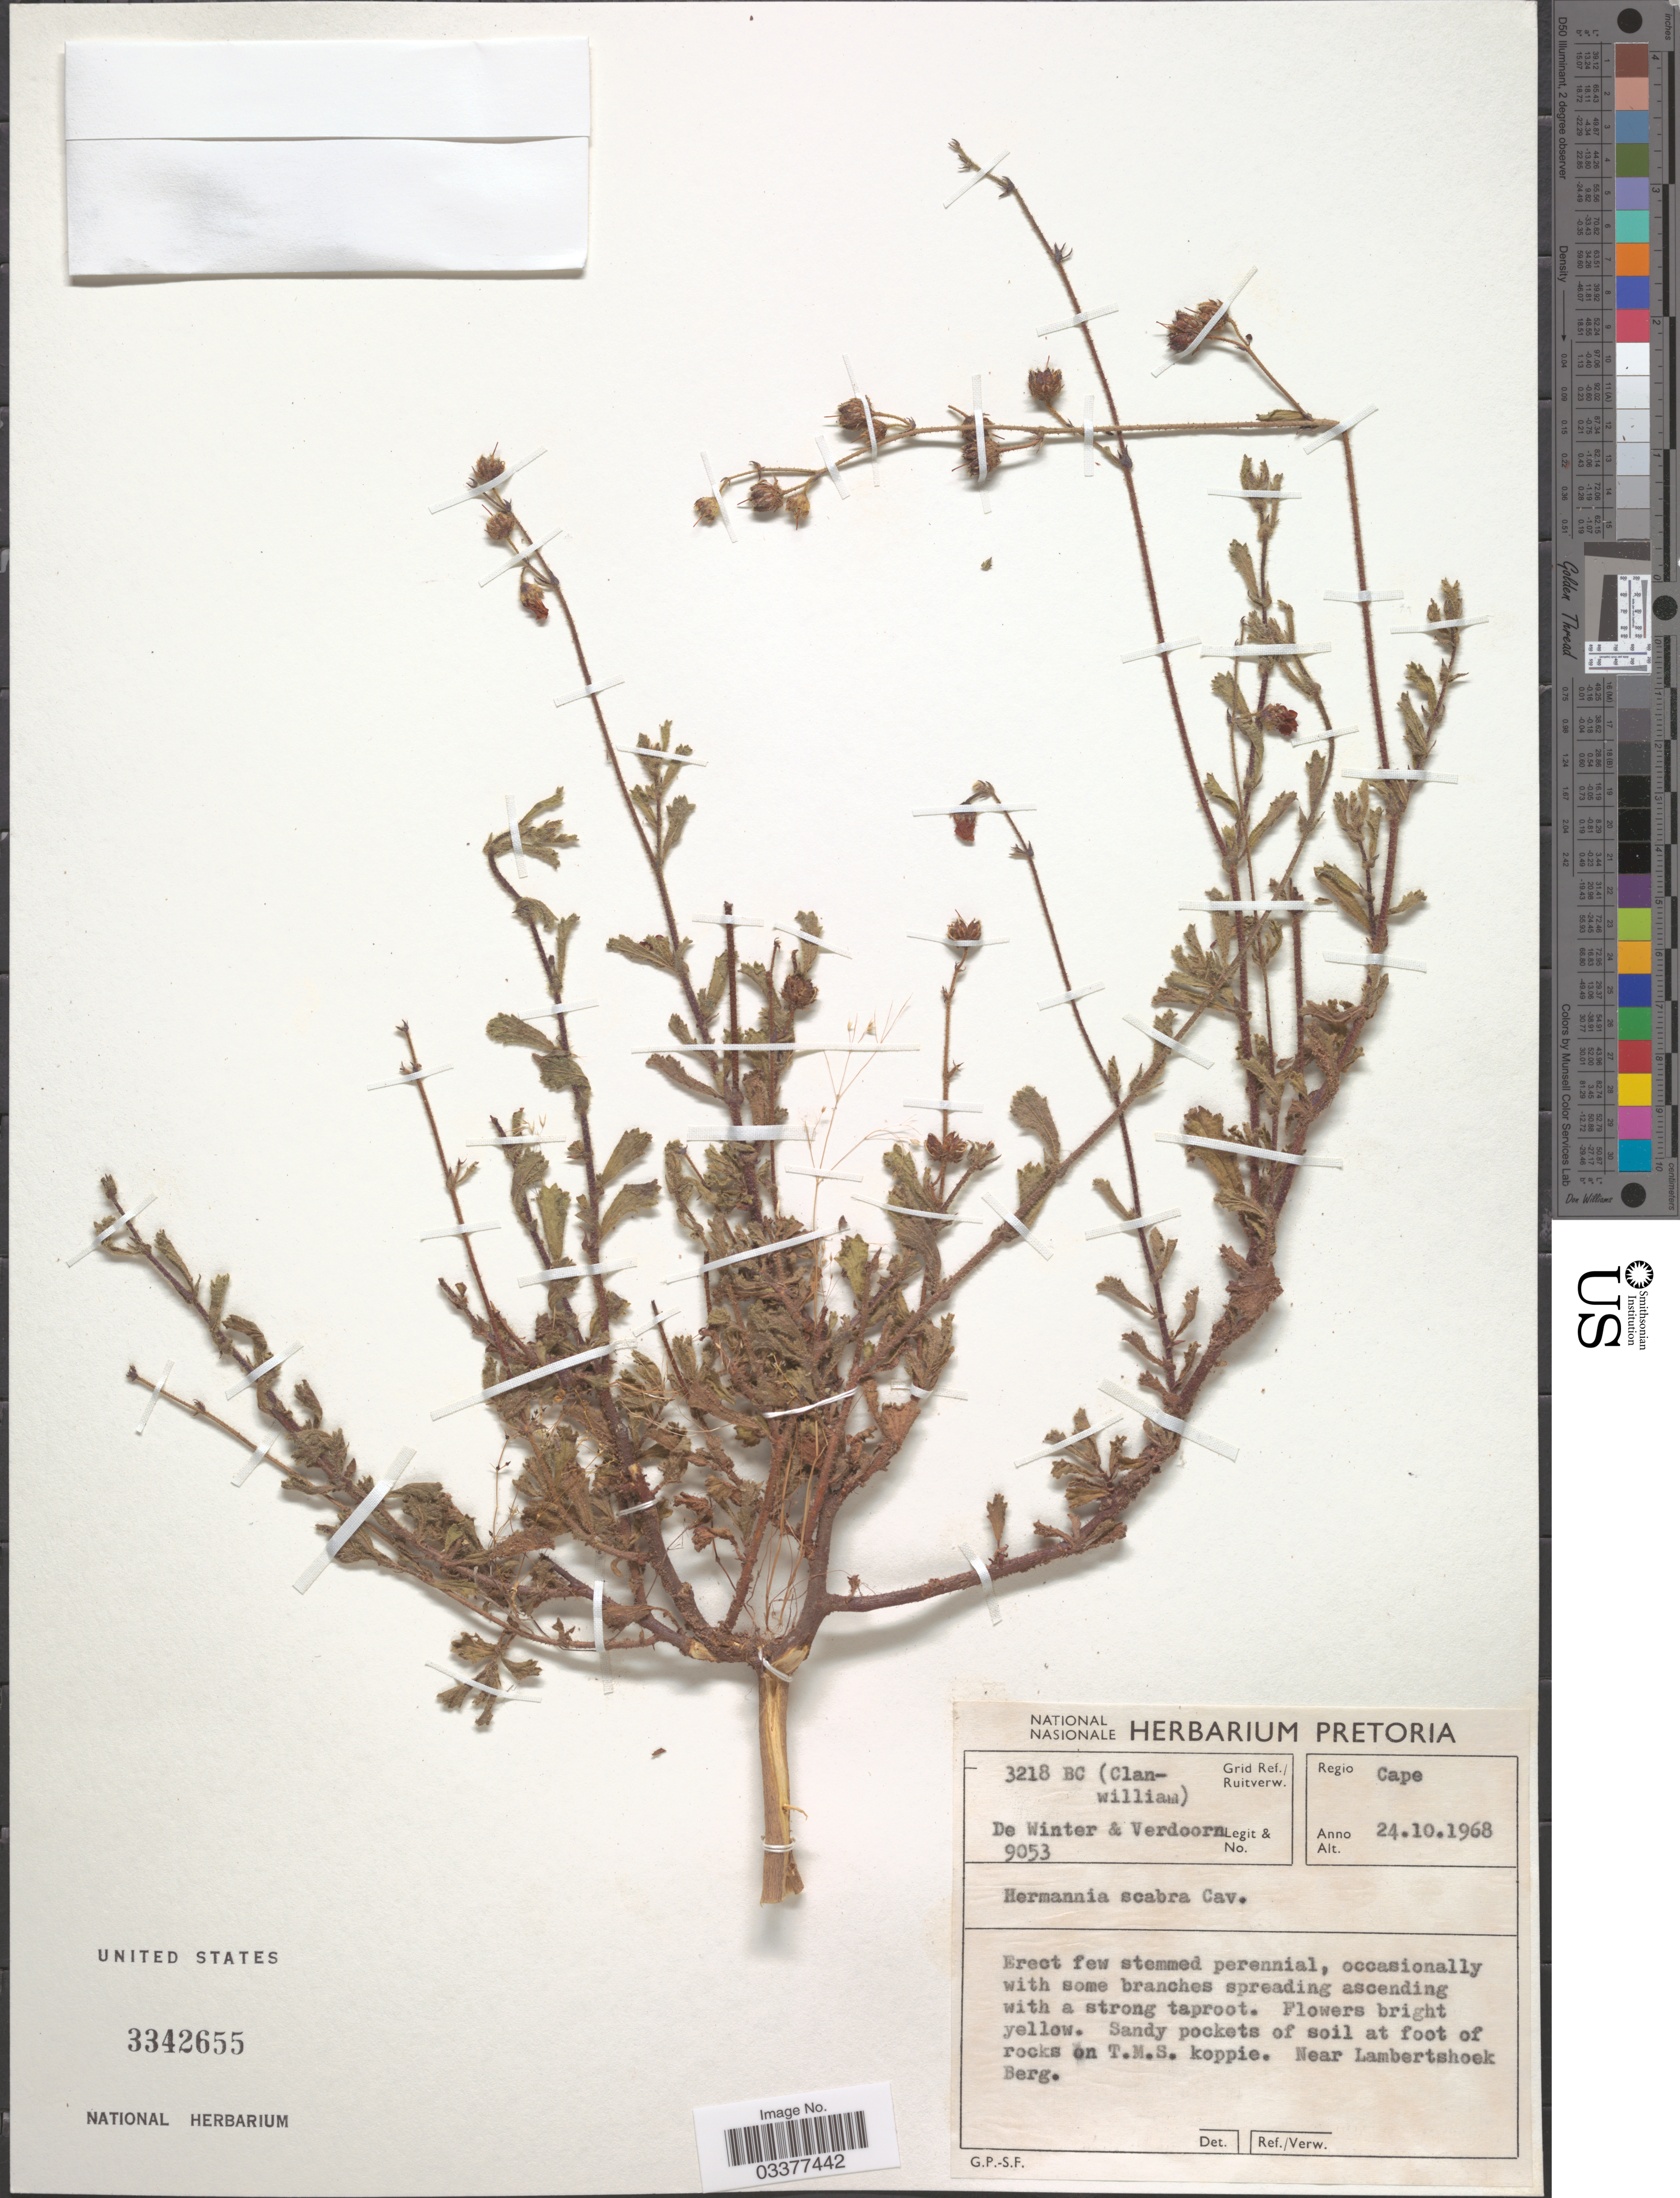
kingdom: Plantae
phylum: Tracheophyta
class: Magnoliopsida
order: Malvales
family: Malvaceae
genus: Hermannia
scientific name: Hermannia scabra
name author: Cav.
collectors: -- de Winter & -. Verdoorn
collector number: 9053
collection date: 1968-10-24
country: South Africa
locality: Grid Ref./ Ruitverw. 3218 BC (Clan-william). Regio Cape. At foot of rocks on T.M.S. koppie. Near Lambertshoek Berg.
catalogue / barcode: US 3342655